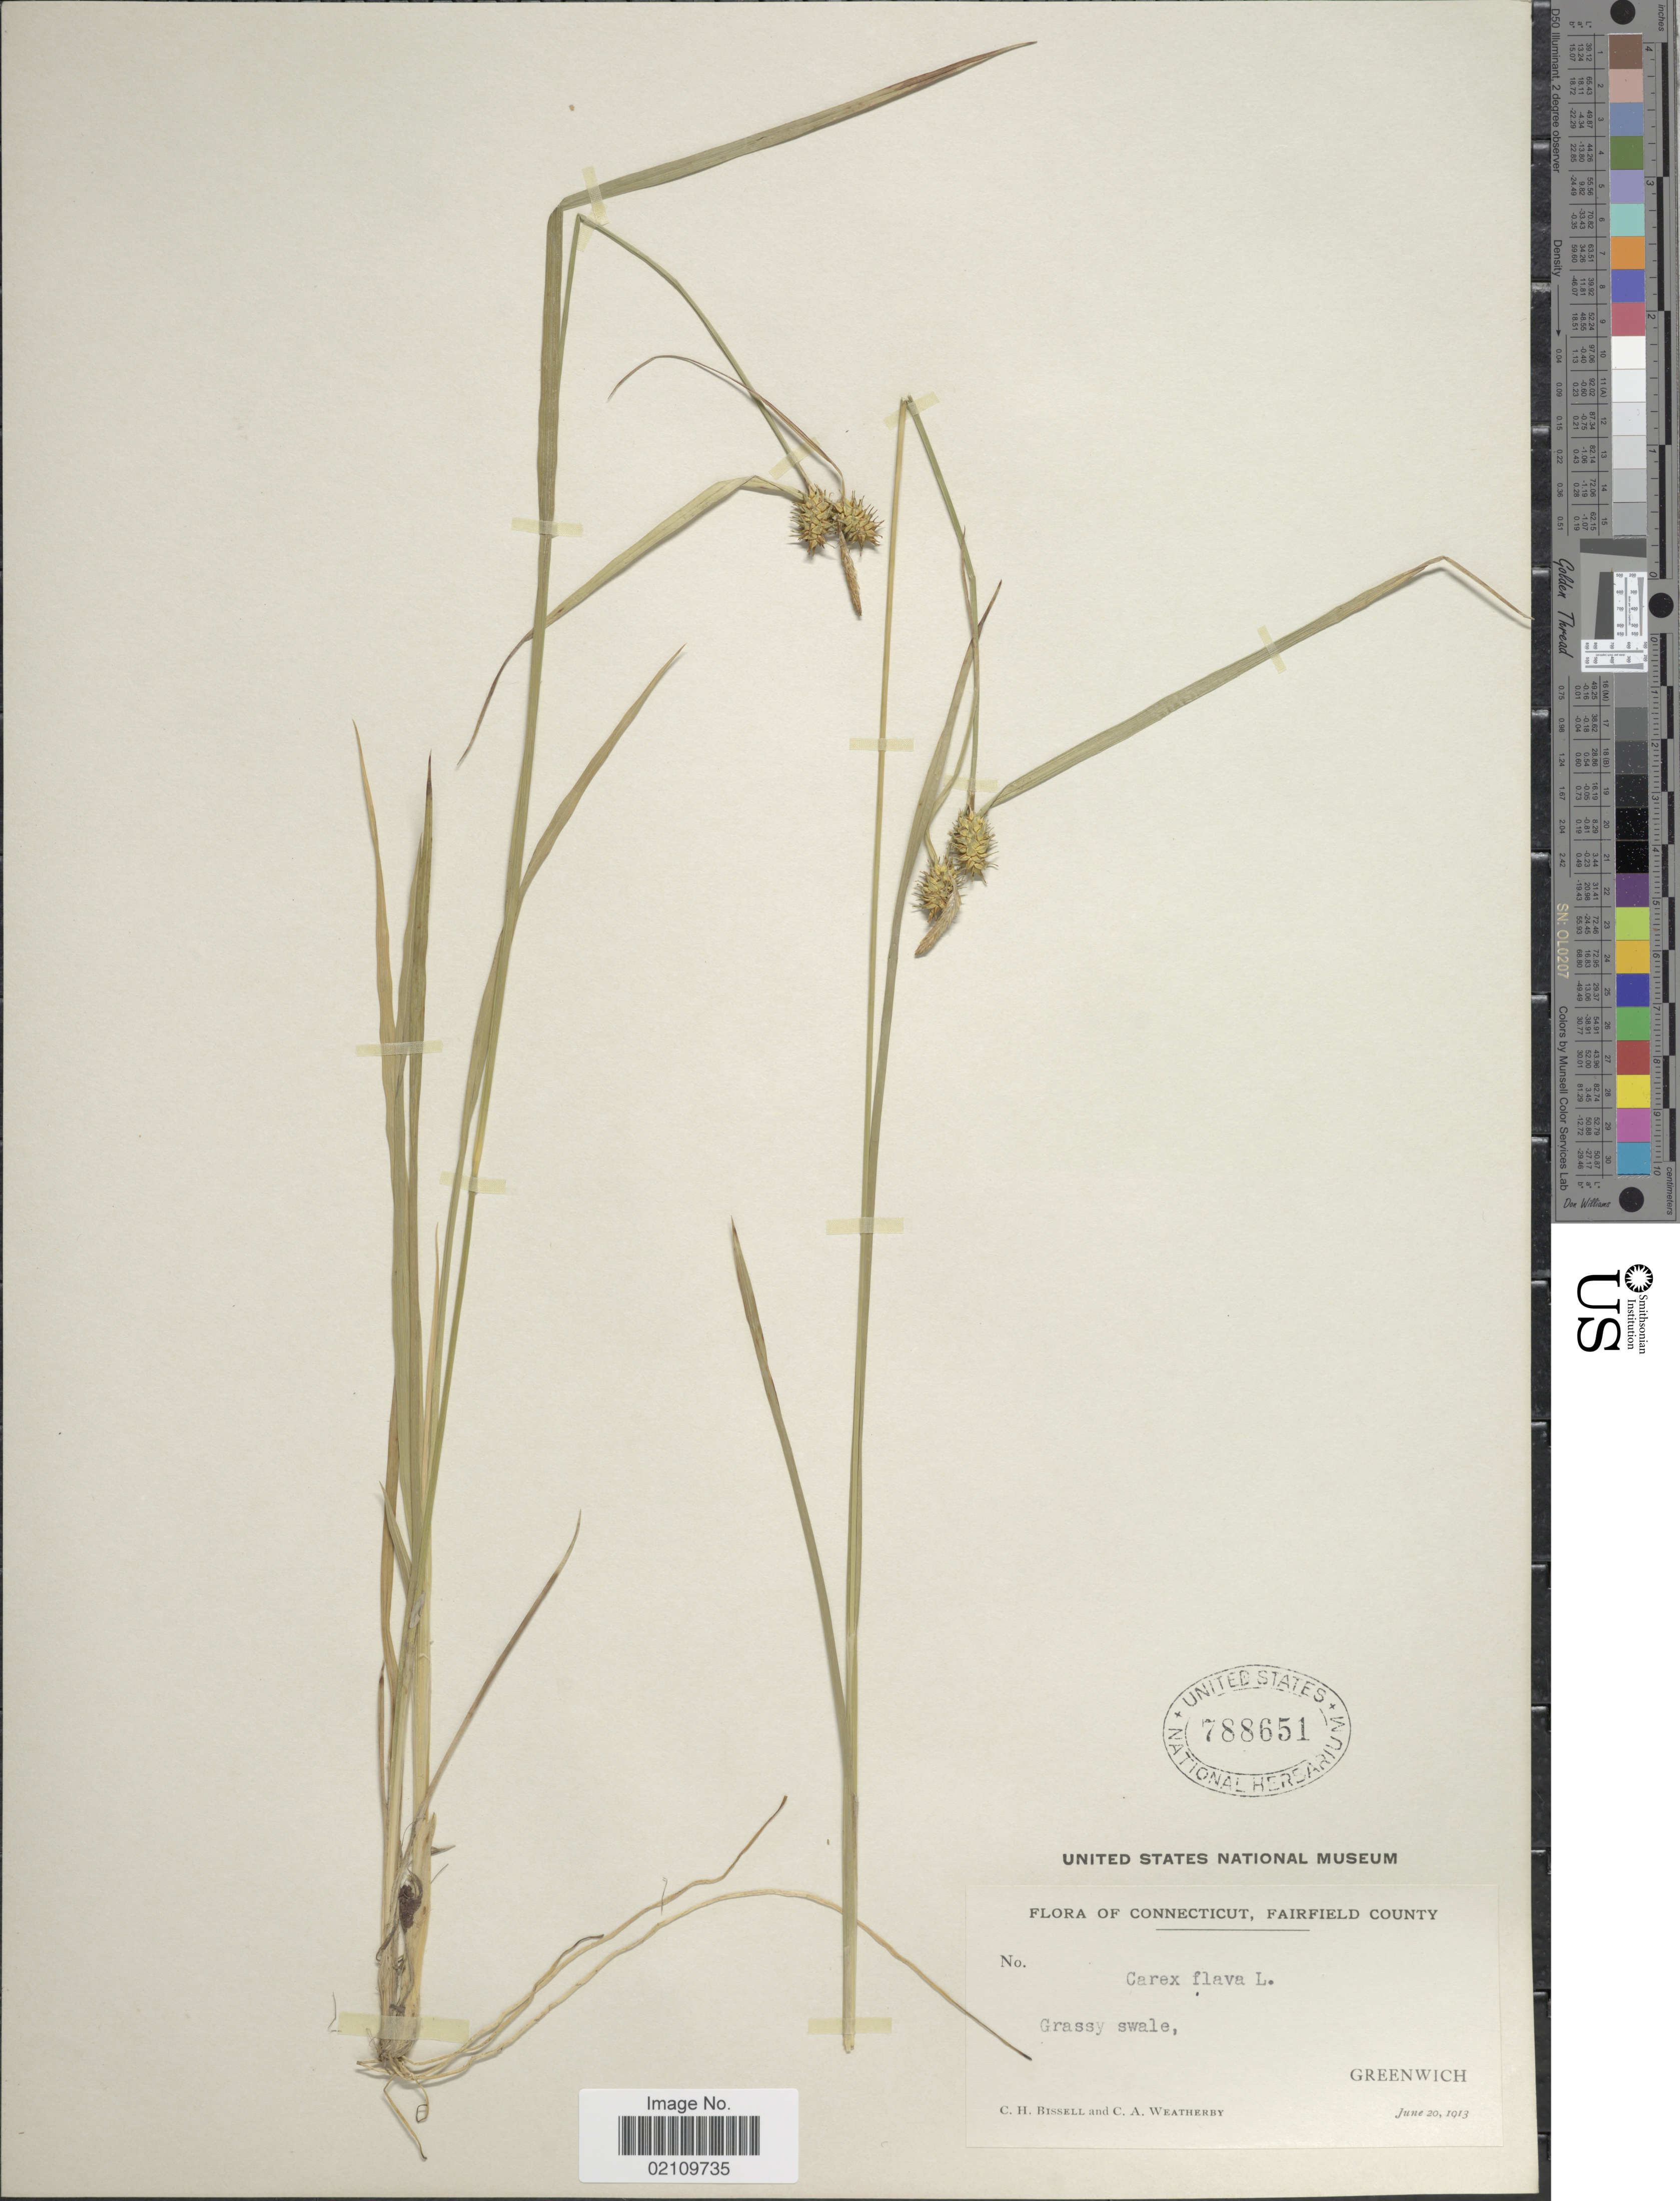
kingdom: Plantae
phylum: Tracheophyta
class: Liliopsida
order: Poales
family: Cyperaceae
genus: Carex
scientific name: Carex flava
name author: L.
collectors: C. Bissell & C. A. Weatherby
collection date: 1913-06-20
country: United States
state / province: Connecticut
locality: Fairfield County. Greenwich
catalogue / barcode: US 788651